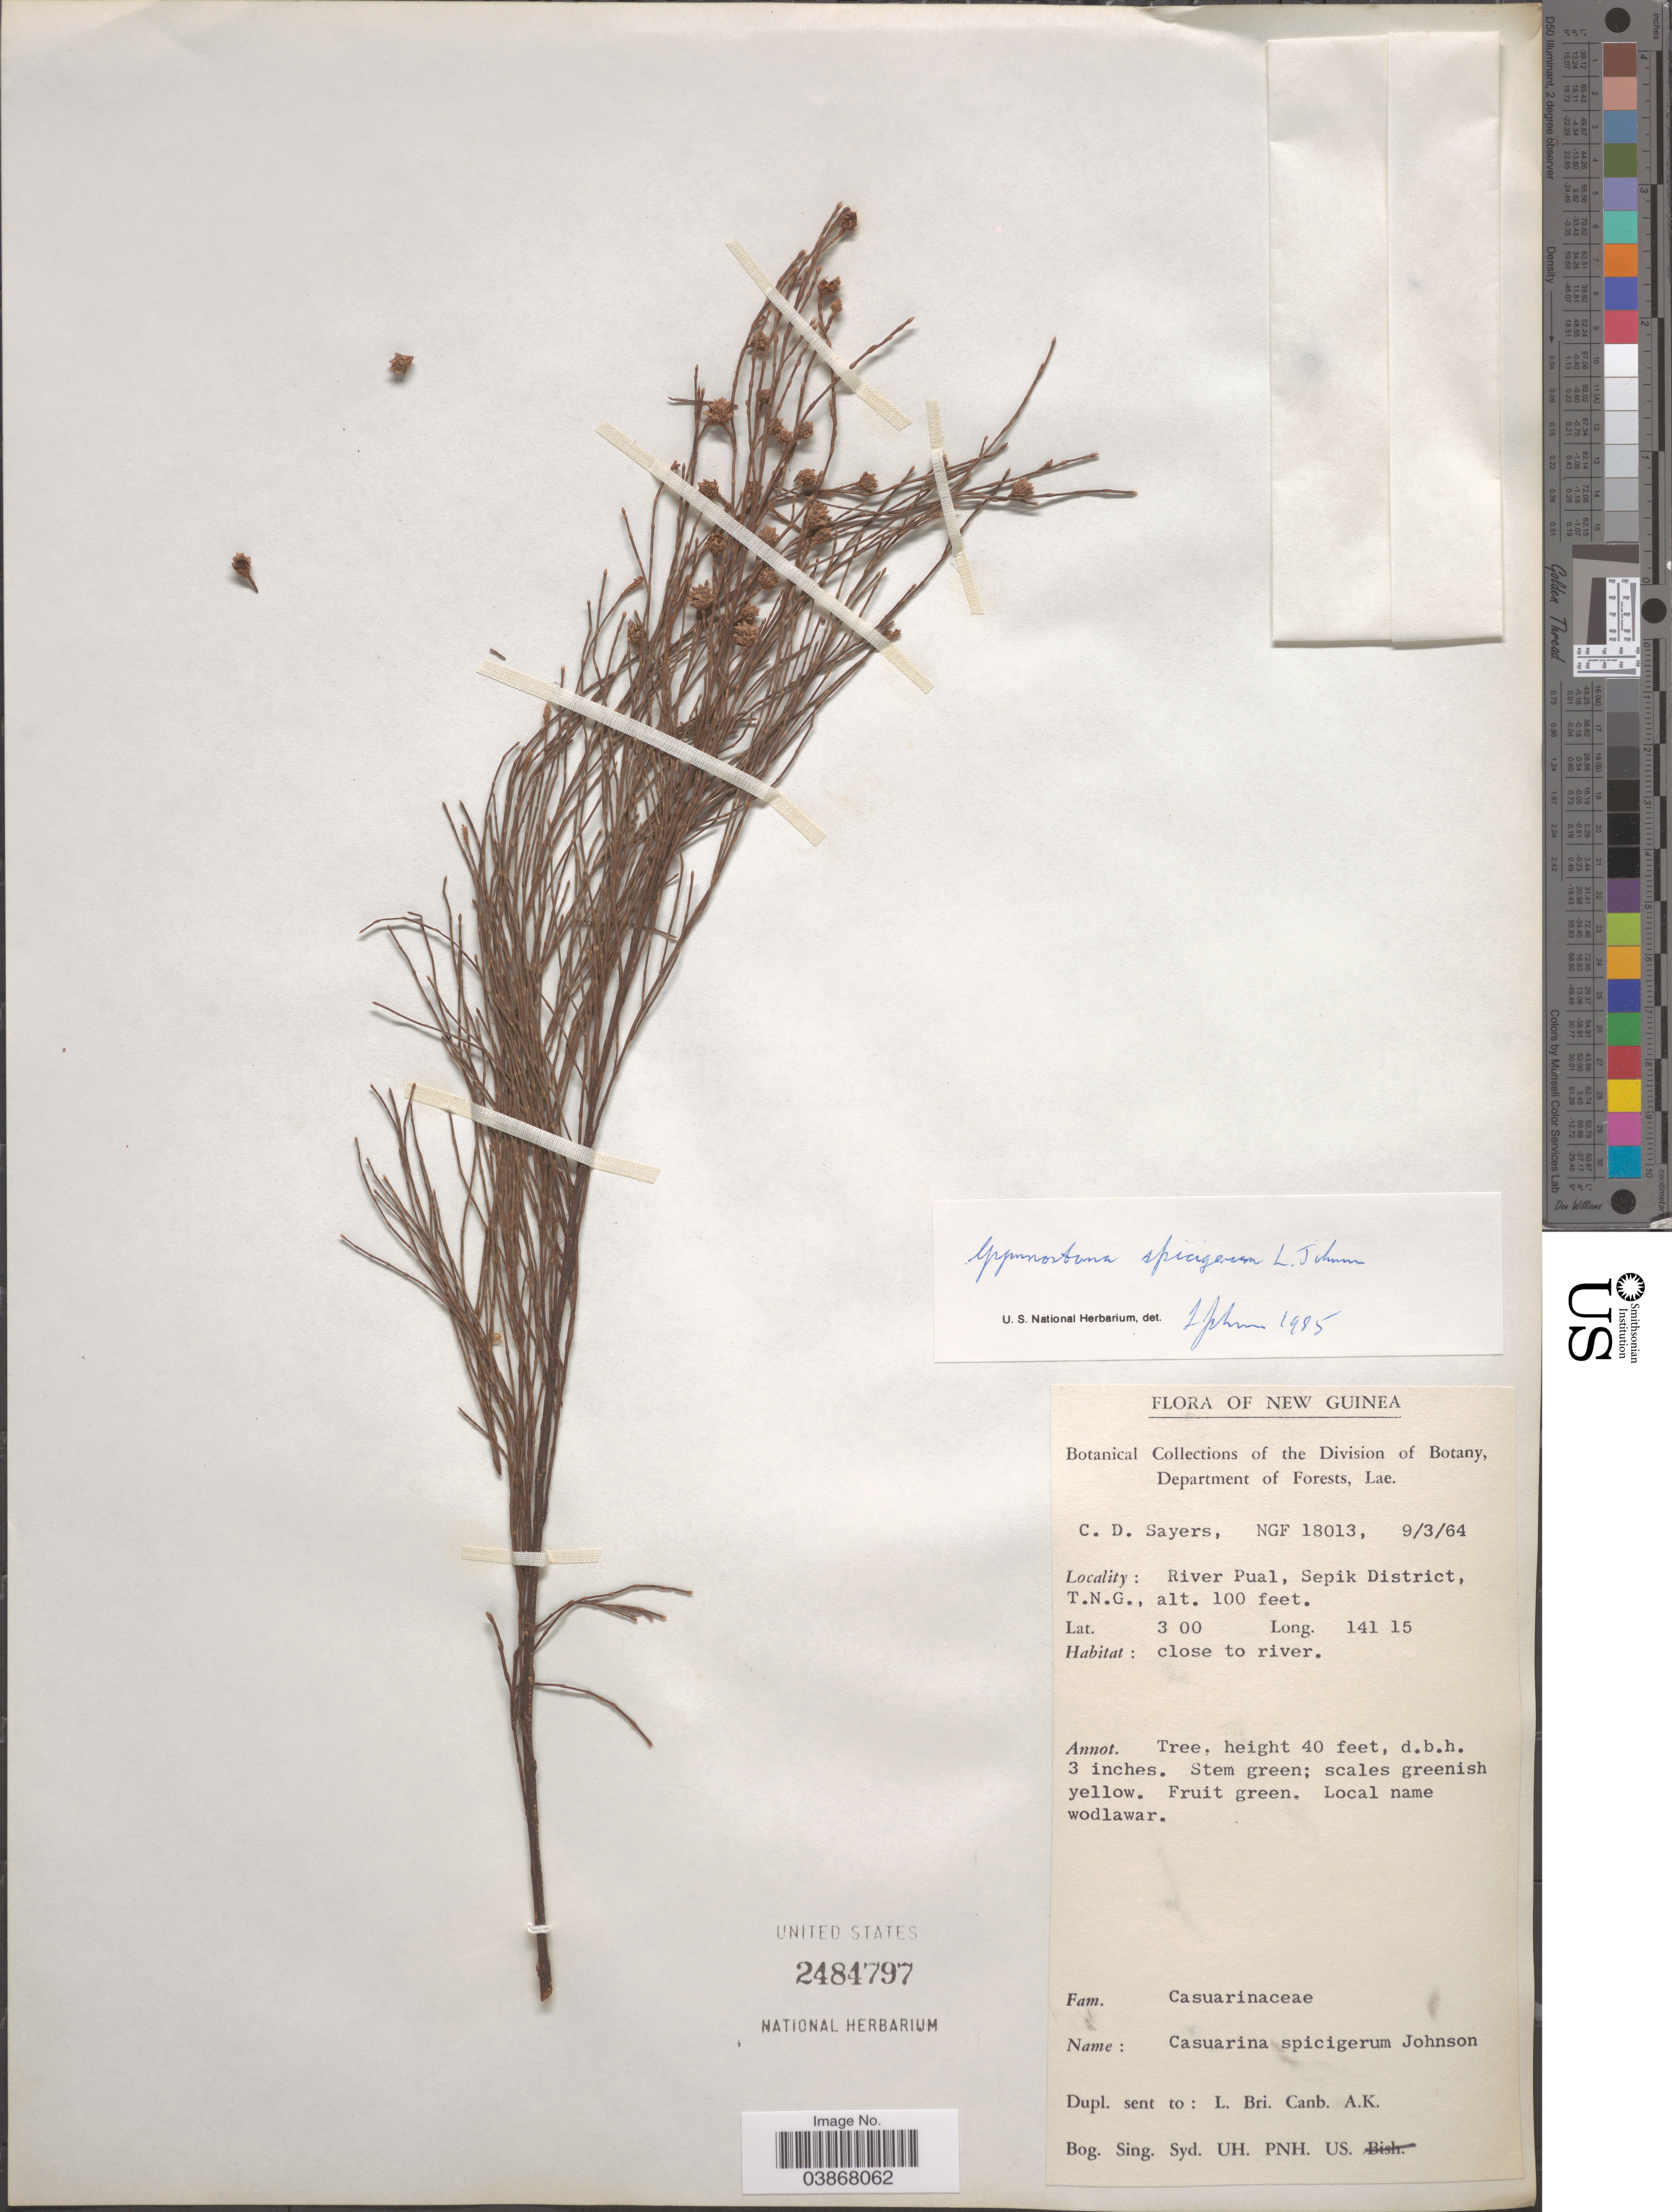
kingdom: Plantae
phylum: Tracheophyta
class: Magnoliopsida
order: Fagales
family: Casuarinaceae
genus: Gymnostoma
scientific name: Gymnostoma spicigerum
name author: L.A.S. Johnson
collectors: C. Sayers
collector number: NGF 18013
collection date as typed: Transcribed d/m/y: 9/3/64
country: Papua New Guinea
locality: New Guinea. River Pual, Sepik District, T.N.G.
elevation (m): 30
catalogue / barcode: US 2484797